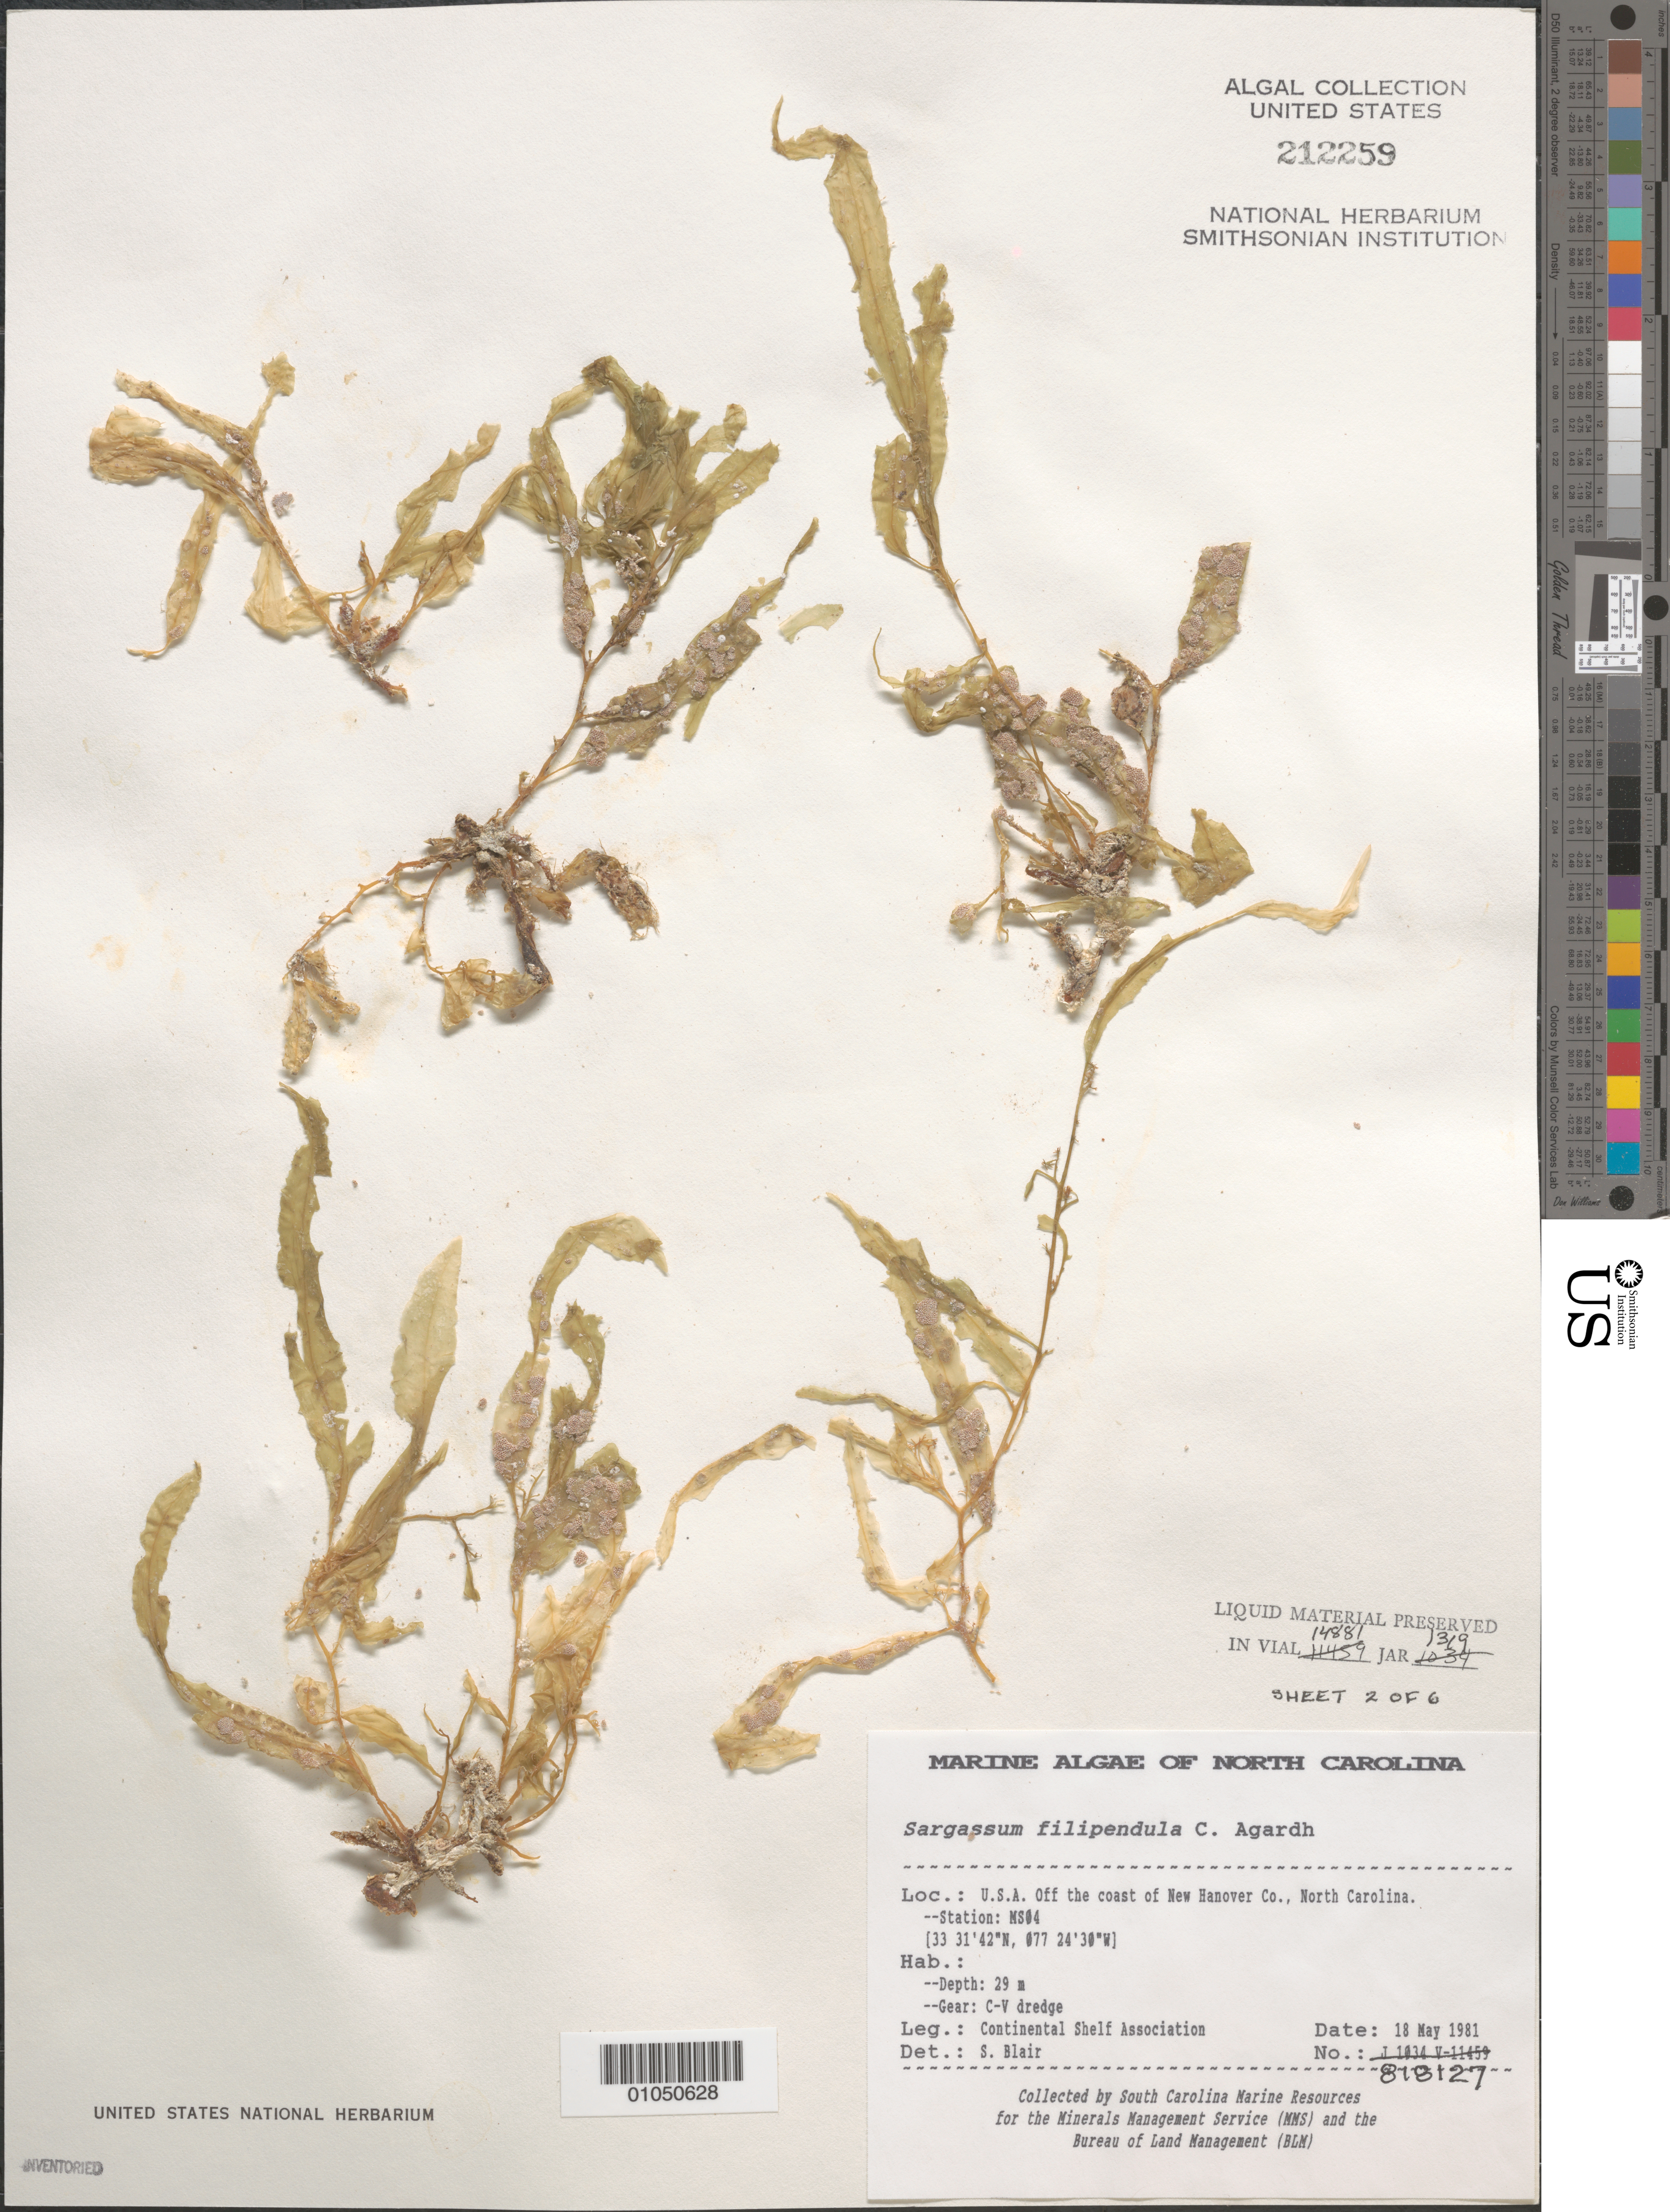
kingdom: Chromista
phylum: Ochrophyta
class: Phaeophyceae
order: Fucales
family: Sargassaceae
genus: Sargassum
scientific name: Sargassum filipendula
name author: C. Agardh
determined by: Blair, S. M.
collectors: Continental Shelf Associates for the MMS/BLM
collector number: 818127 Station MS04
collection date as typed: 18 May 1981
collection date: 1981-05-18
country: United States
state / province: North Carolina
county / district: New Hanover County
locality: Off coast of New Hanover County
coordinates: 33 31'42"N, 077 24'30"W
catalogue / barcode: US 212259